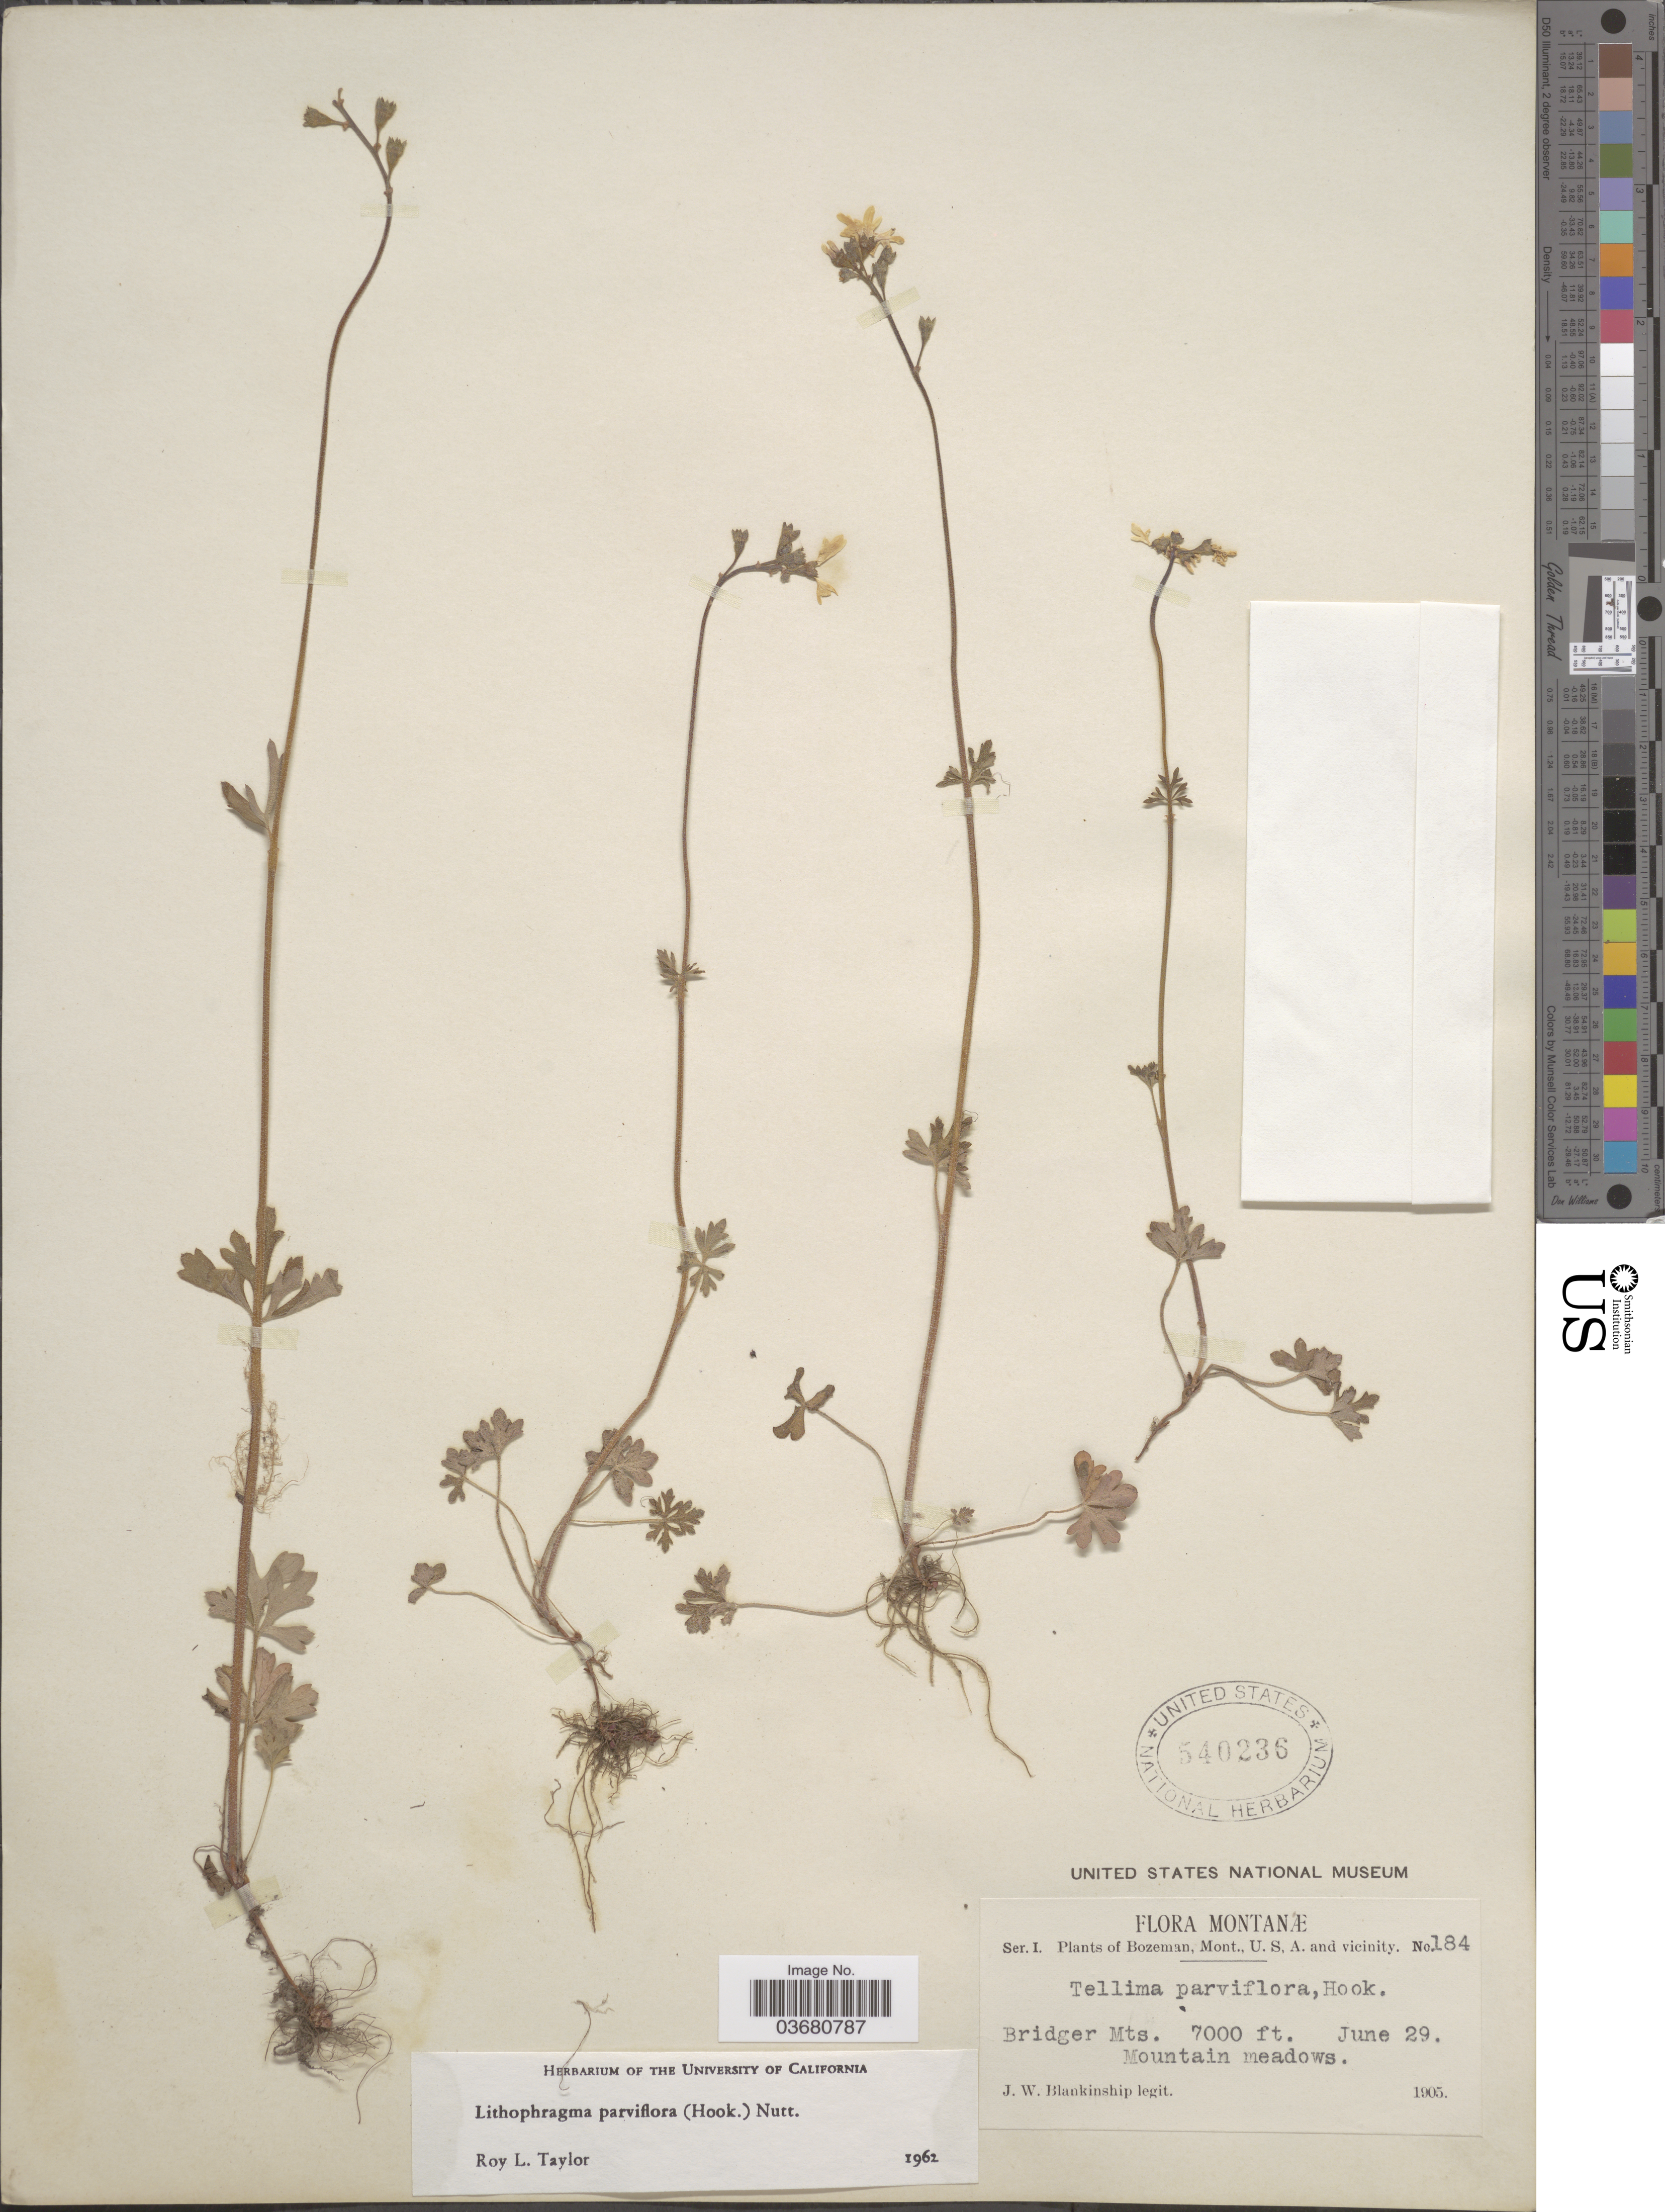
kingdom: Plantae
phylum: Tracheophyta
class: Magnoliopsida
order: Saxifragales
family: Saxifragaceae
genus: Lithophragma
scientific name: Lithophragma parviflorum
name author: (Hook.) Nutt.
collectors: J. W. Blankinship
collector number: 184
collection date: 1905-06-29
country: United States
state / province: Montana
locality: Montanæ. Bozeman and vicinity. Bridger Mts. Mountain meadows.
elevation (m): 2134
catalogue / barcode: US 540236